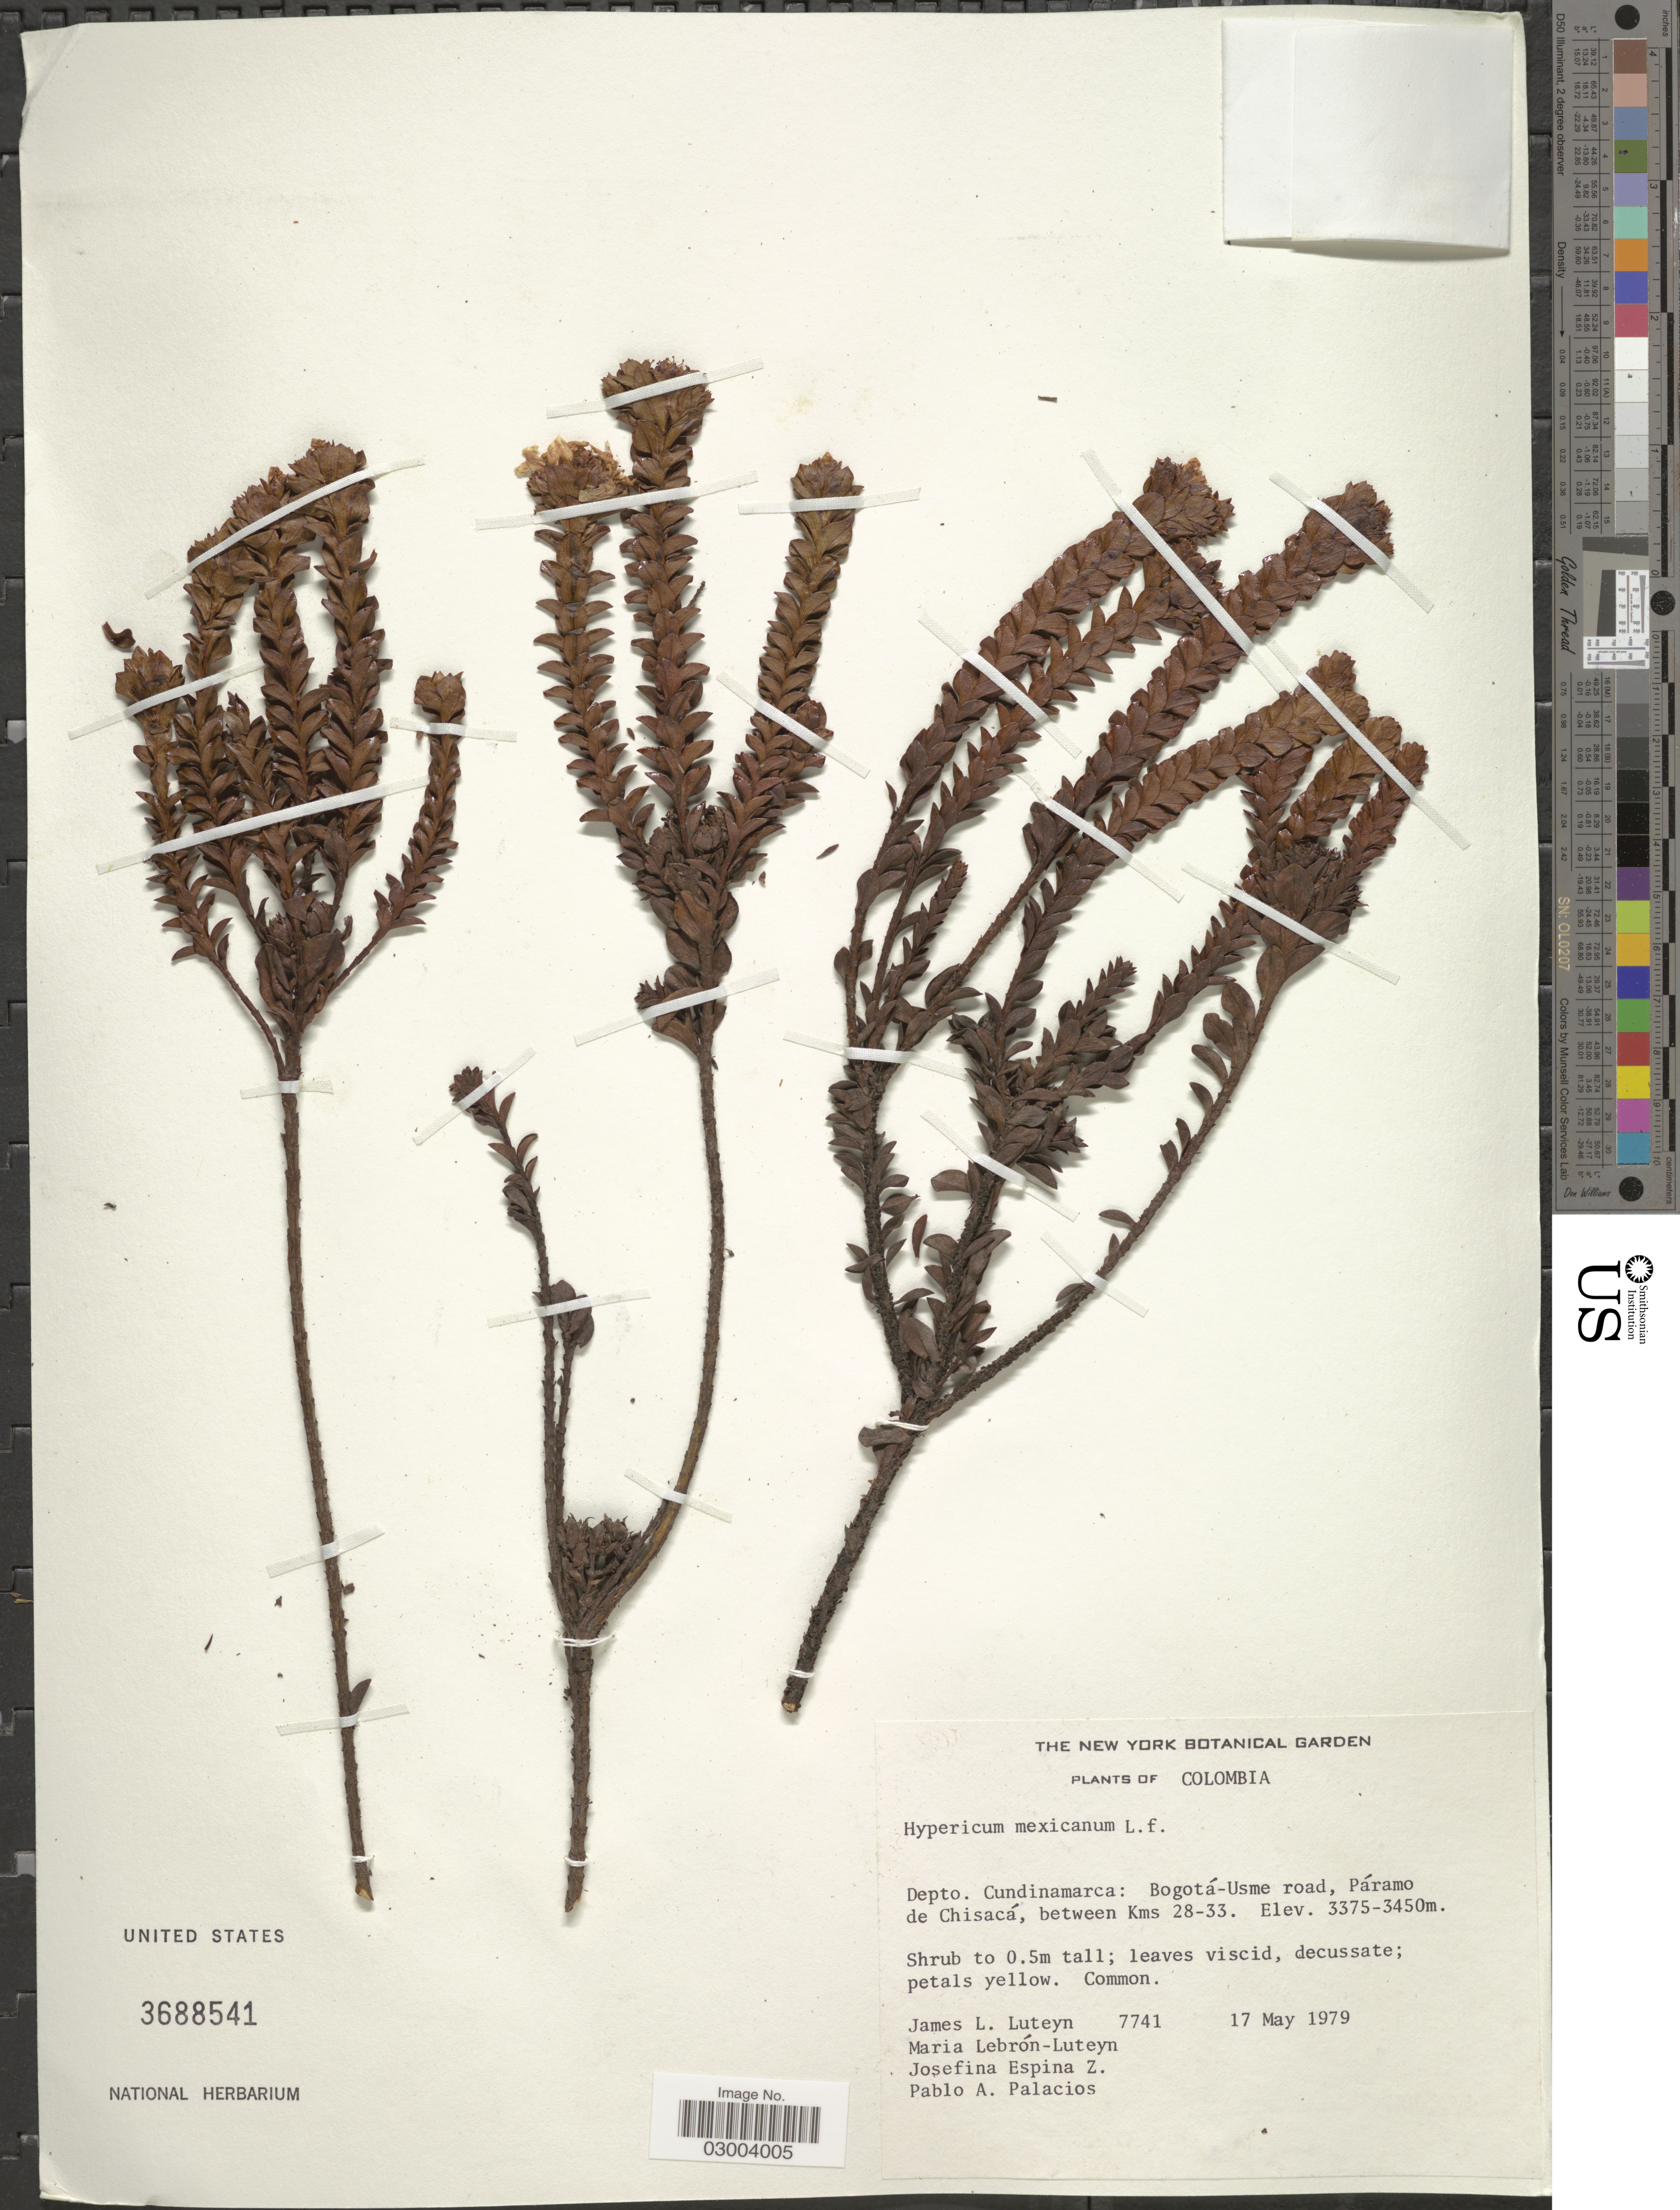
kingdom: Plantae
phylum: Tracheophyta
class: Magnoliopsida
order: Malpighiales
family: Hypericaceae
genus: Hypericum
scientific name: Hypericum mexicanum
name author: L.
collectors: J. Luteyn, M. L. Lebrón-Luteyn, J. Espina Z. & P. Palacios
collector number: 7741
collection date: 1979-05-17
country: Colombia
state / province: Cundinamarca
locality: Depto. Cundinamarca: Bogotá-Usme road, Páramo de Chisacá, between Kms 28-33.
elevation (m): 3375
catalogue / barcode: US 3688541